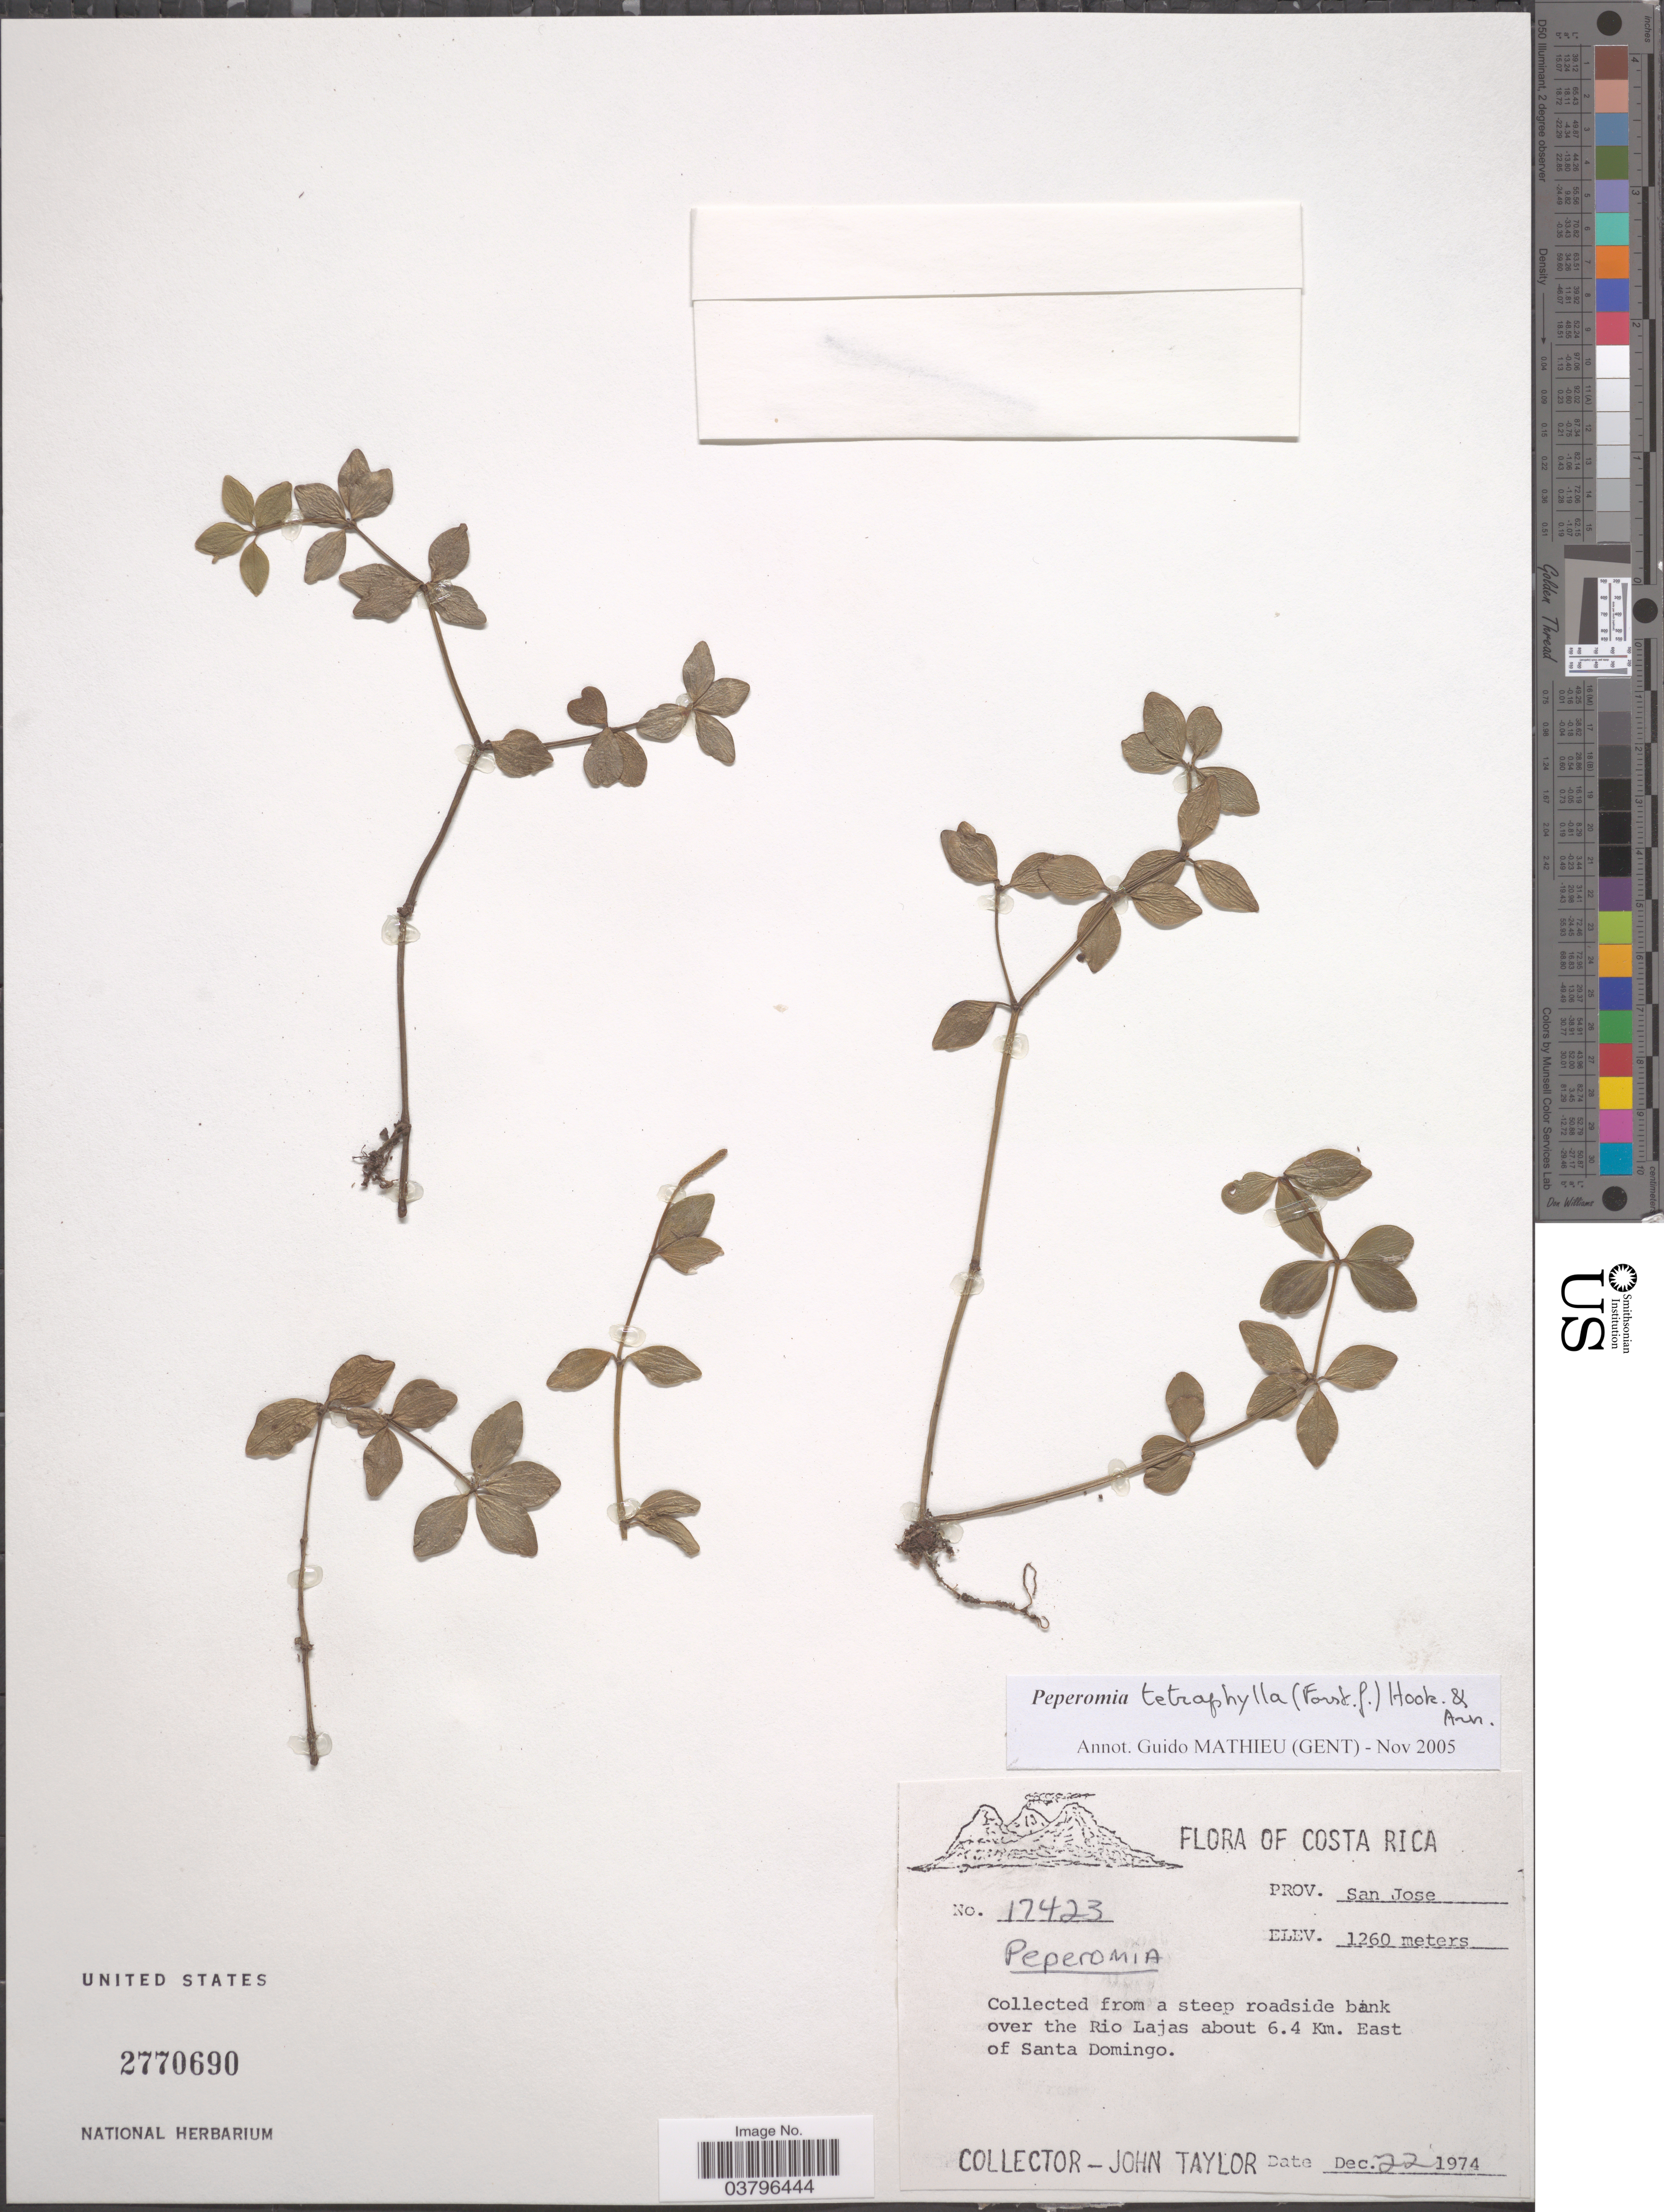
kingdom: Plantae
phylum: Tracheophyta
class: Magnoliopsida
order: Piperales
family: Piperaceae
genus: Peperomia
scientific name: Peperomia tetraphylla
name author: (G. Forst.) Hook. & Arn.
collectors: J. Taylor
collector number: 17423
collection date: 1974-12-22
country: Costa Rica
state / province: San José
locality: From a steep roadside bank over the Rio Lajas about 6.4 Km. East of Santa Domingo.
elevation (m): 1260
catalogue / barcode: US 2770690